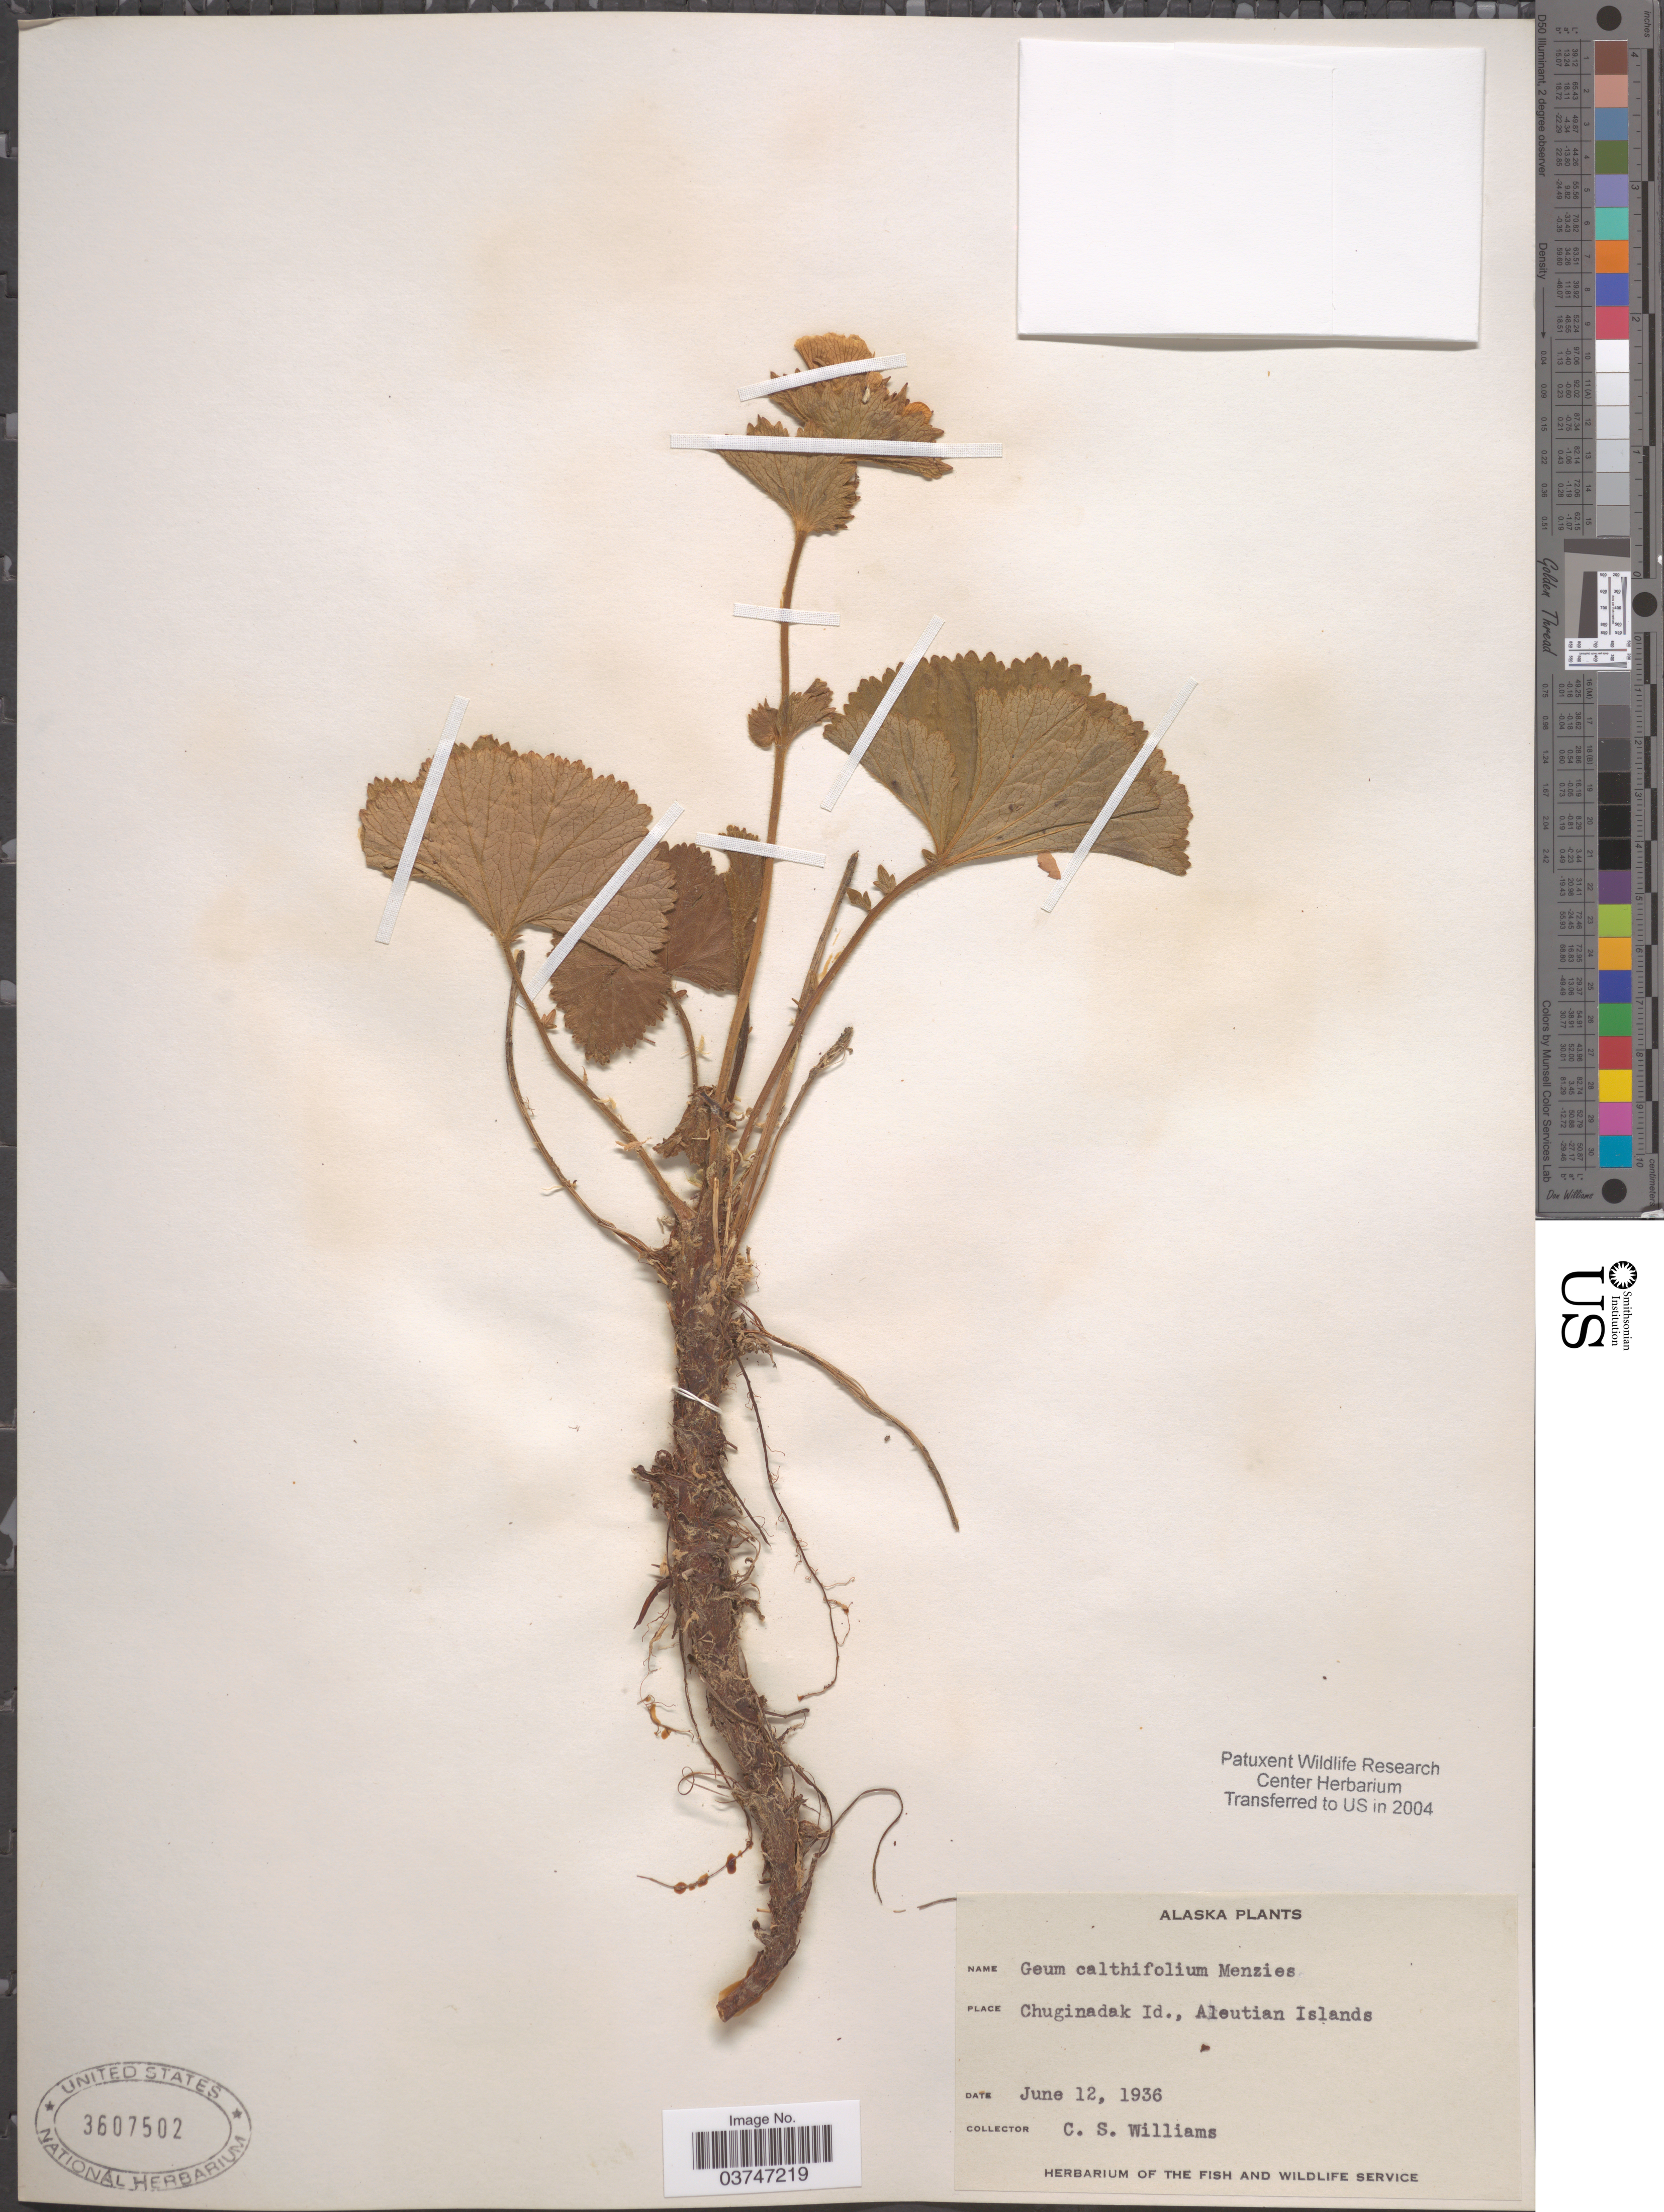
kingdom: Plantae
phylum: Tracheophyta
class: Magnoliopsida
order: Rosales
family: Rosaceae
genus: Geum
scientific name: Geum calthifolium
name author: Menzies ex Sm.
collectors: C. Williams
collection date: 1936-06-12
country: United States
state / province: Alaska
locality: Chuginadek Id., Aleutian Islands.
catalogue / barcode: US 3607502